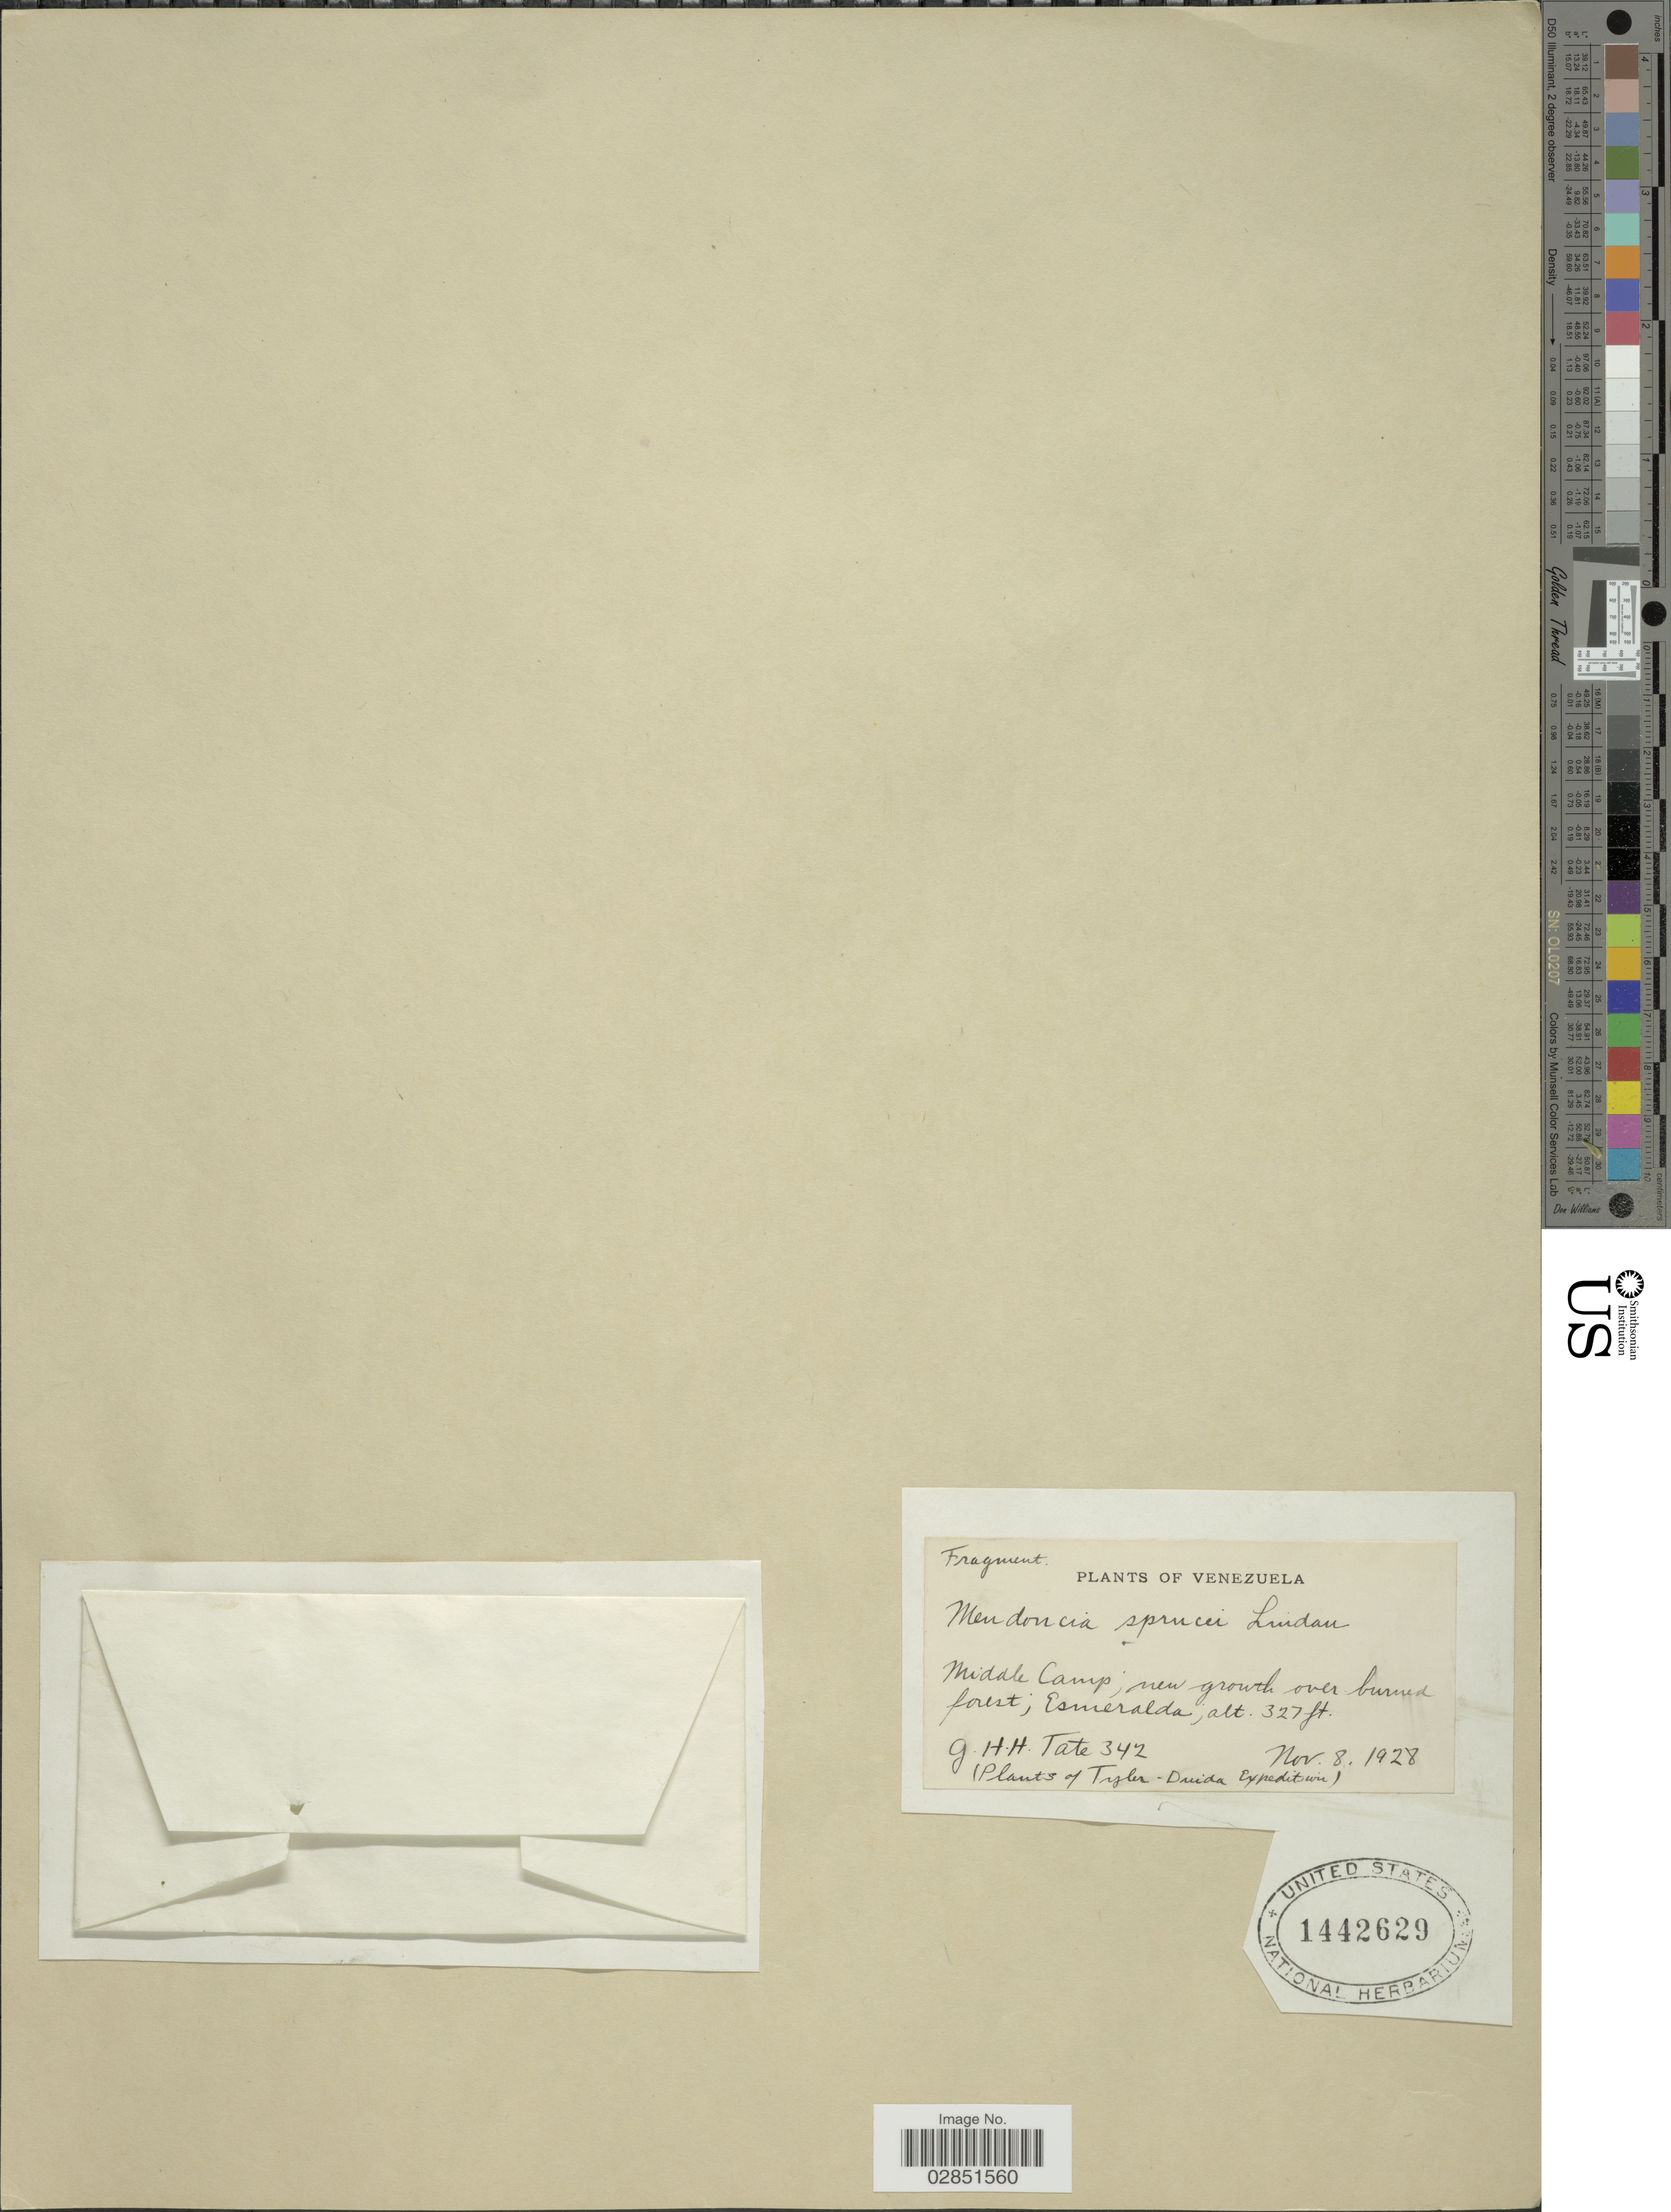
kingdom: Plantae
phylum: Tracheophyta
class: Magnoliopsida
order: Lamiales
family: Acanthaceae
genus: Mendoncia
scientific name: Mendoncia sprucei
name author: Lindau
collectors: G. H. H.Tate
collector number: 342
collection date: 1928-11-08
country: Venezuela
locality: Middle Camp, Esmeralda.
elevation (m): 100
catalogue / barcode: US 1442629